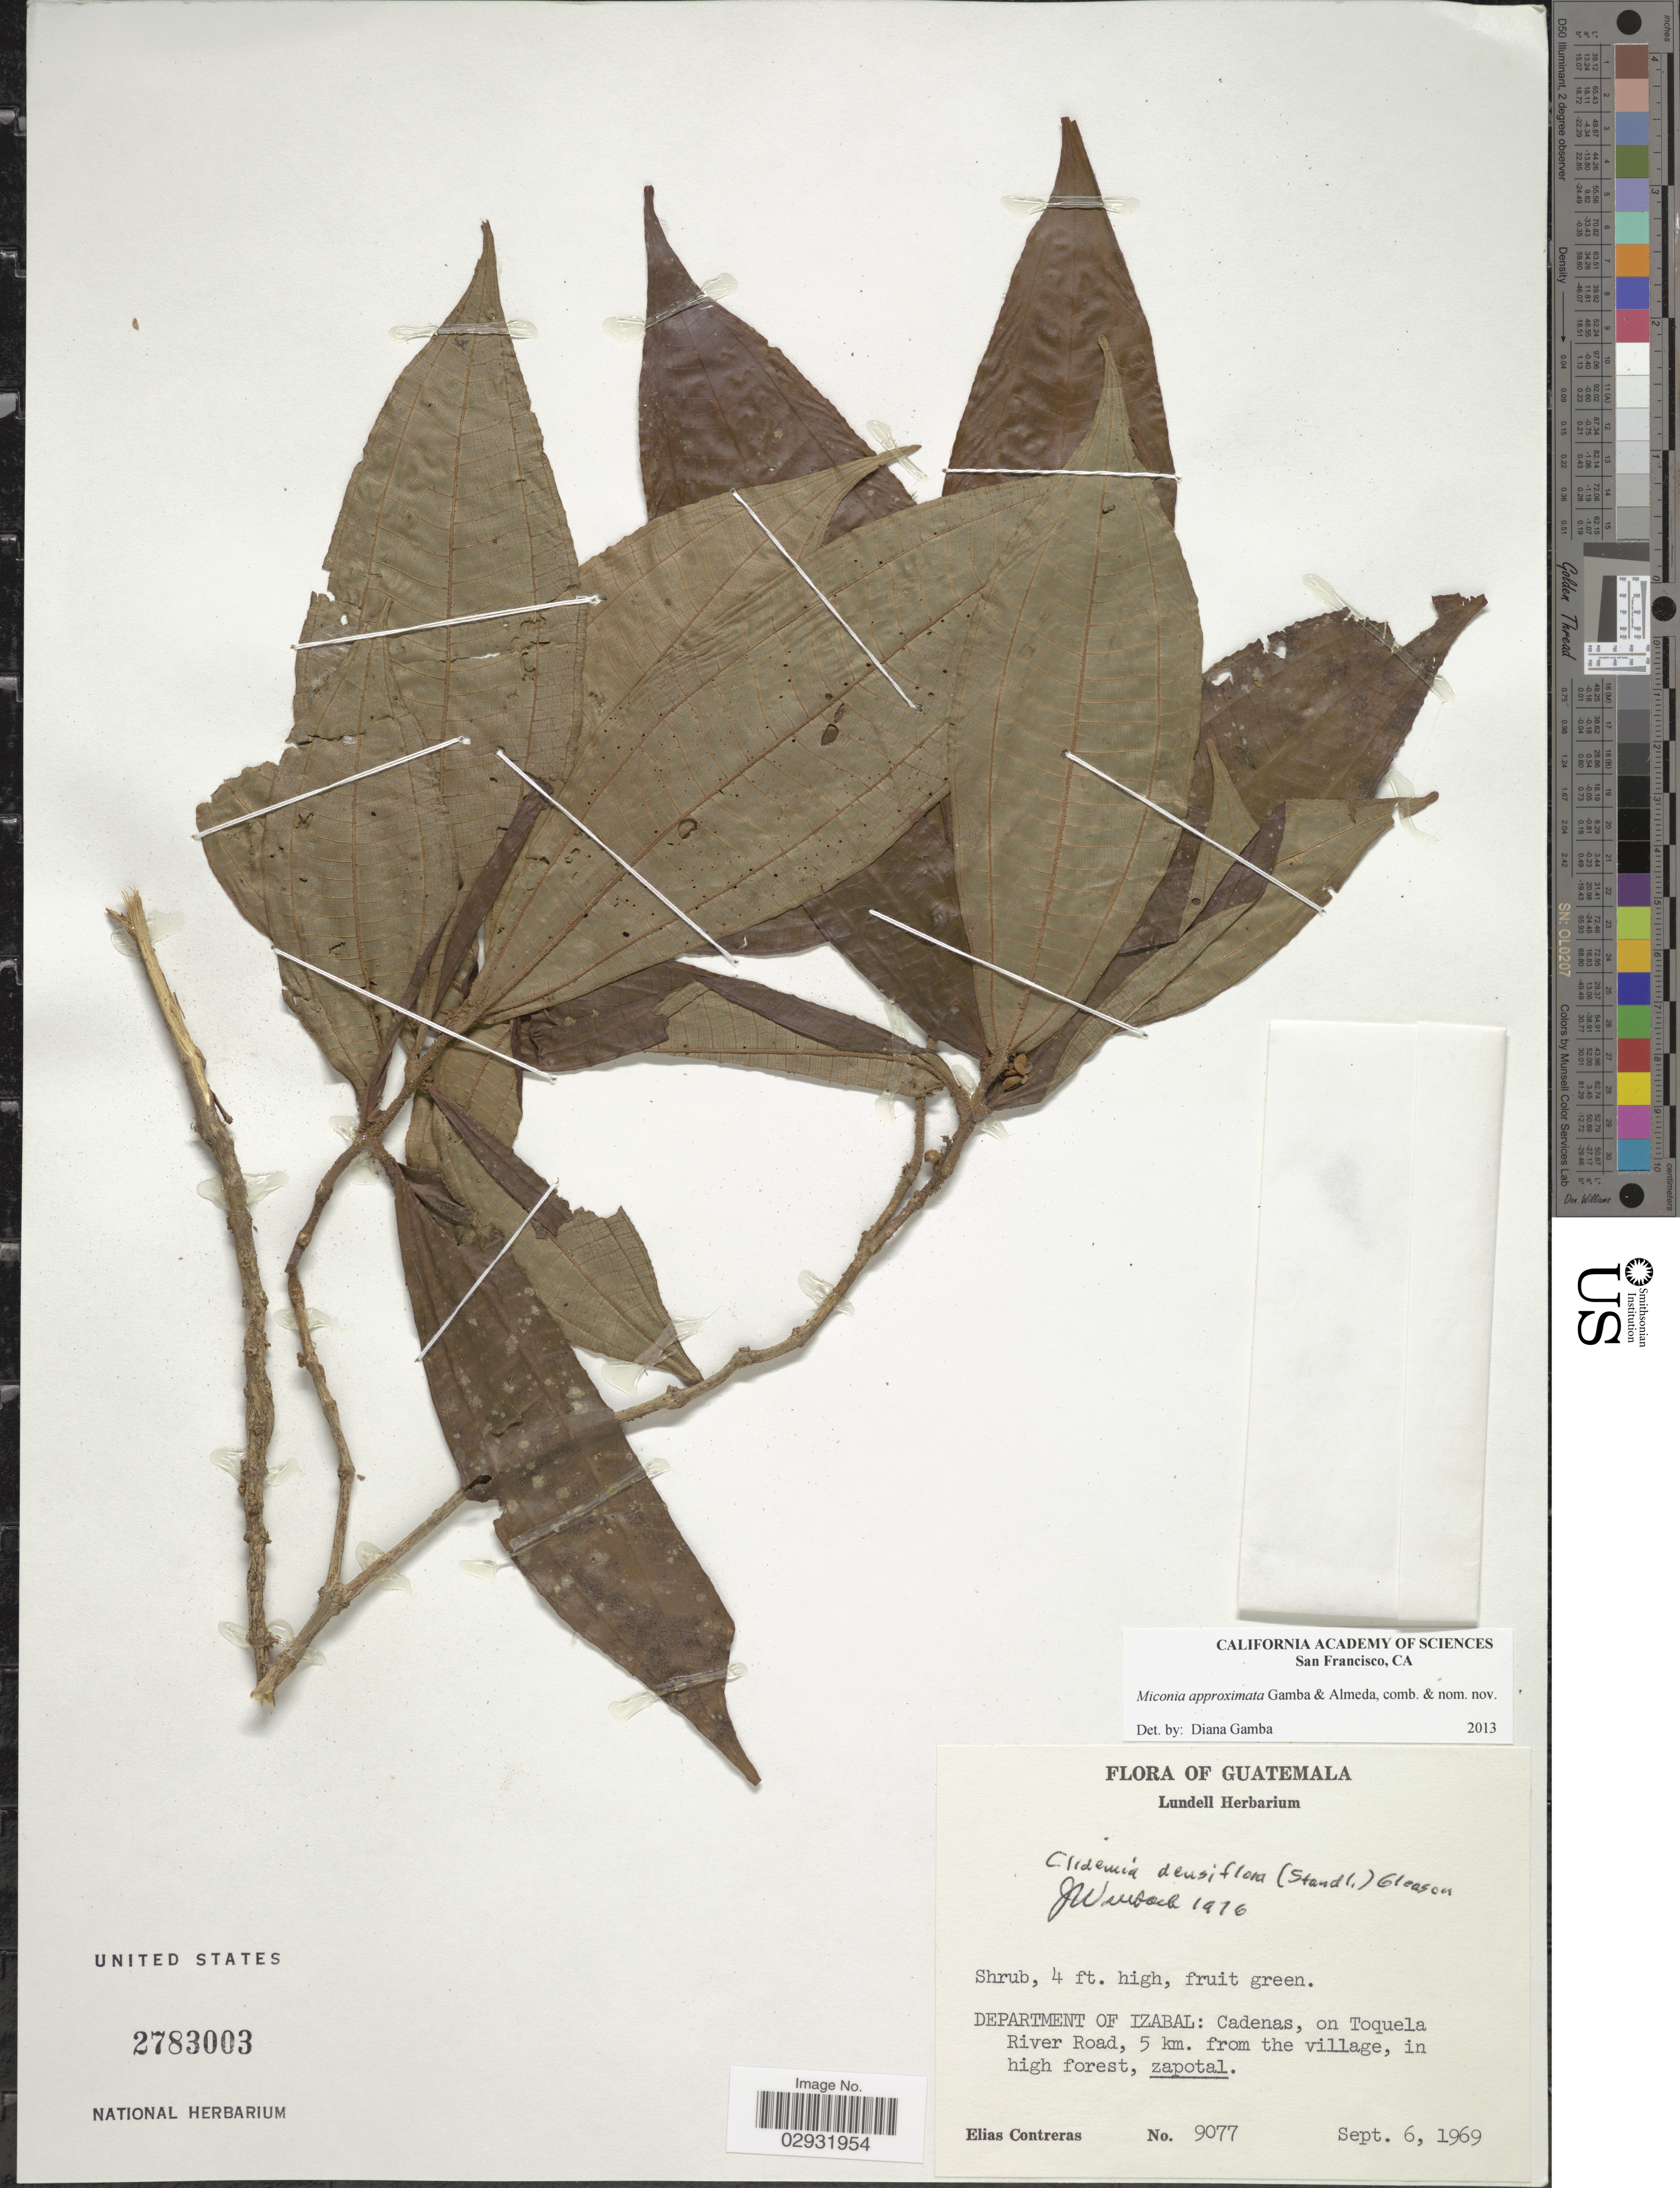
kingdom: Plantae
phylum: Tracheophyta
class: Magnoliopsida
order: Myrtales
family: Melastomataceae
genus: Miconia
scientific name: Miconia approximata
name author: Gamba & Almeda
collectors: E. Contreras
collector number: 9077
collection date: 1969-09-06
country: Guatemala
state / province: Izabal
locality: Department of Izabal: Cadenas, on Toquela River Road, 5 km. from the village.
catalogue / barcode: US 2783003